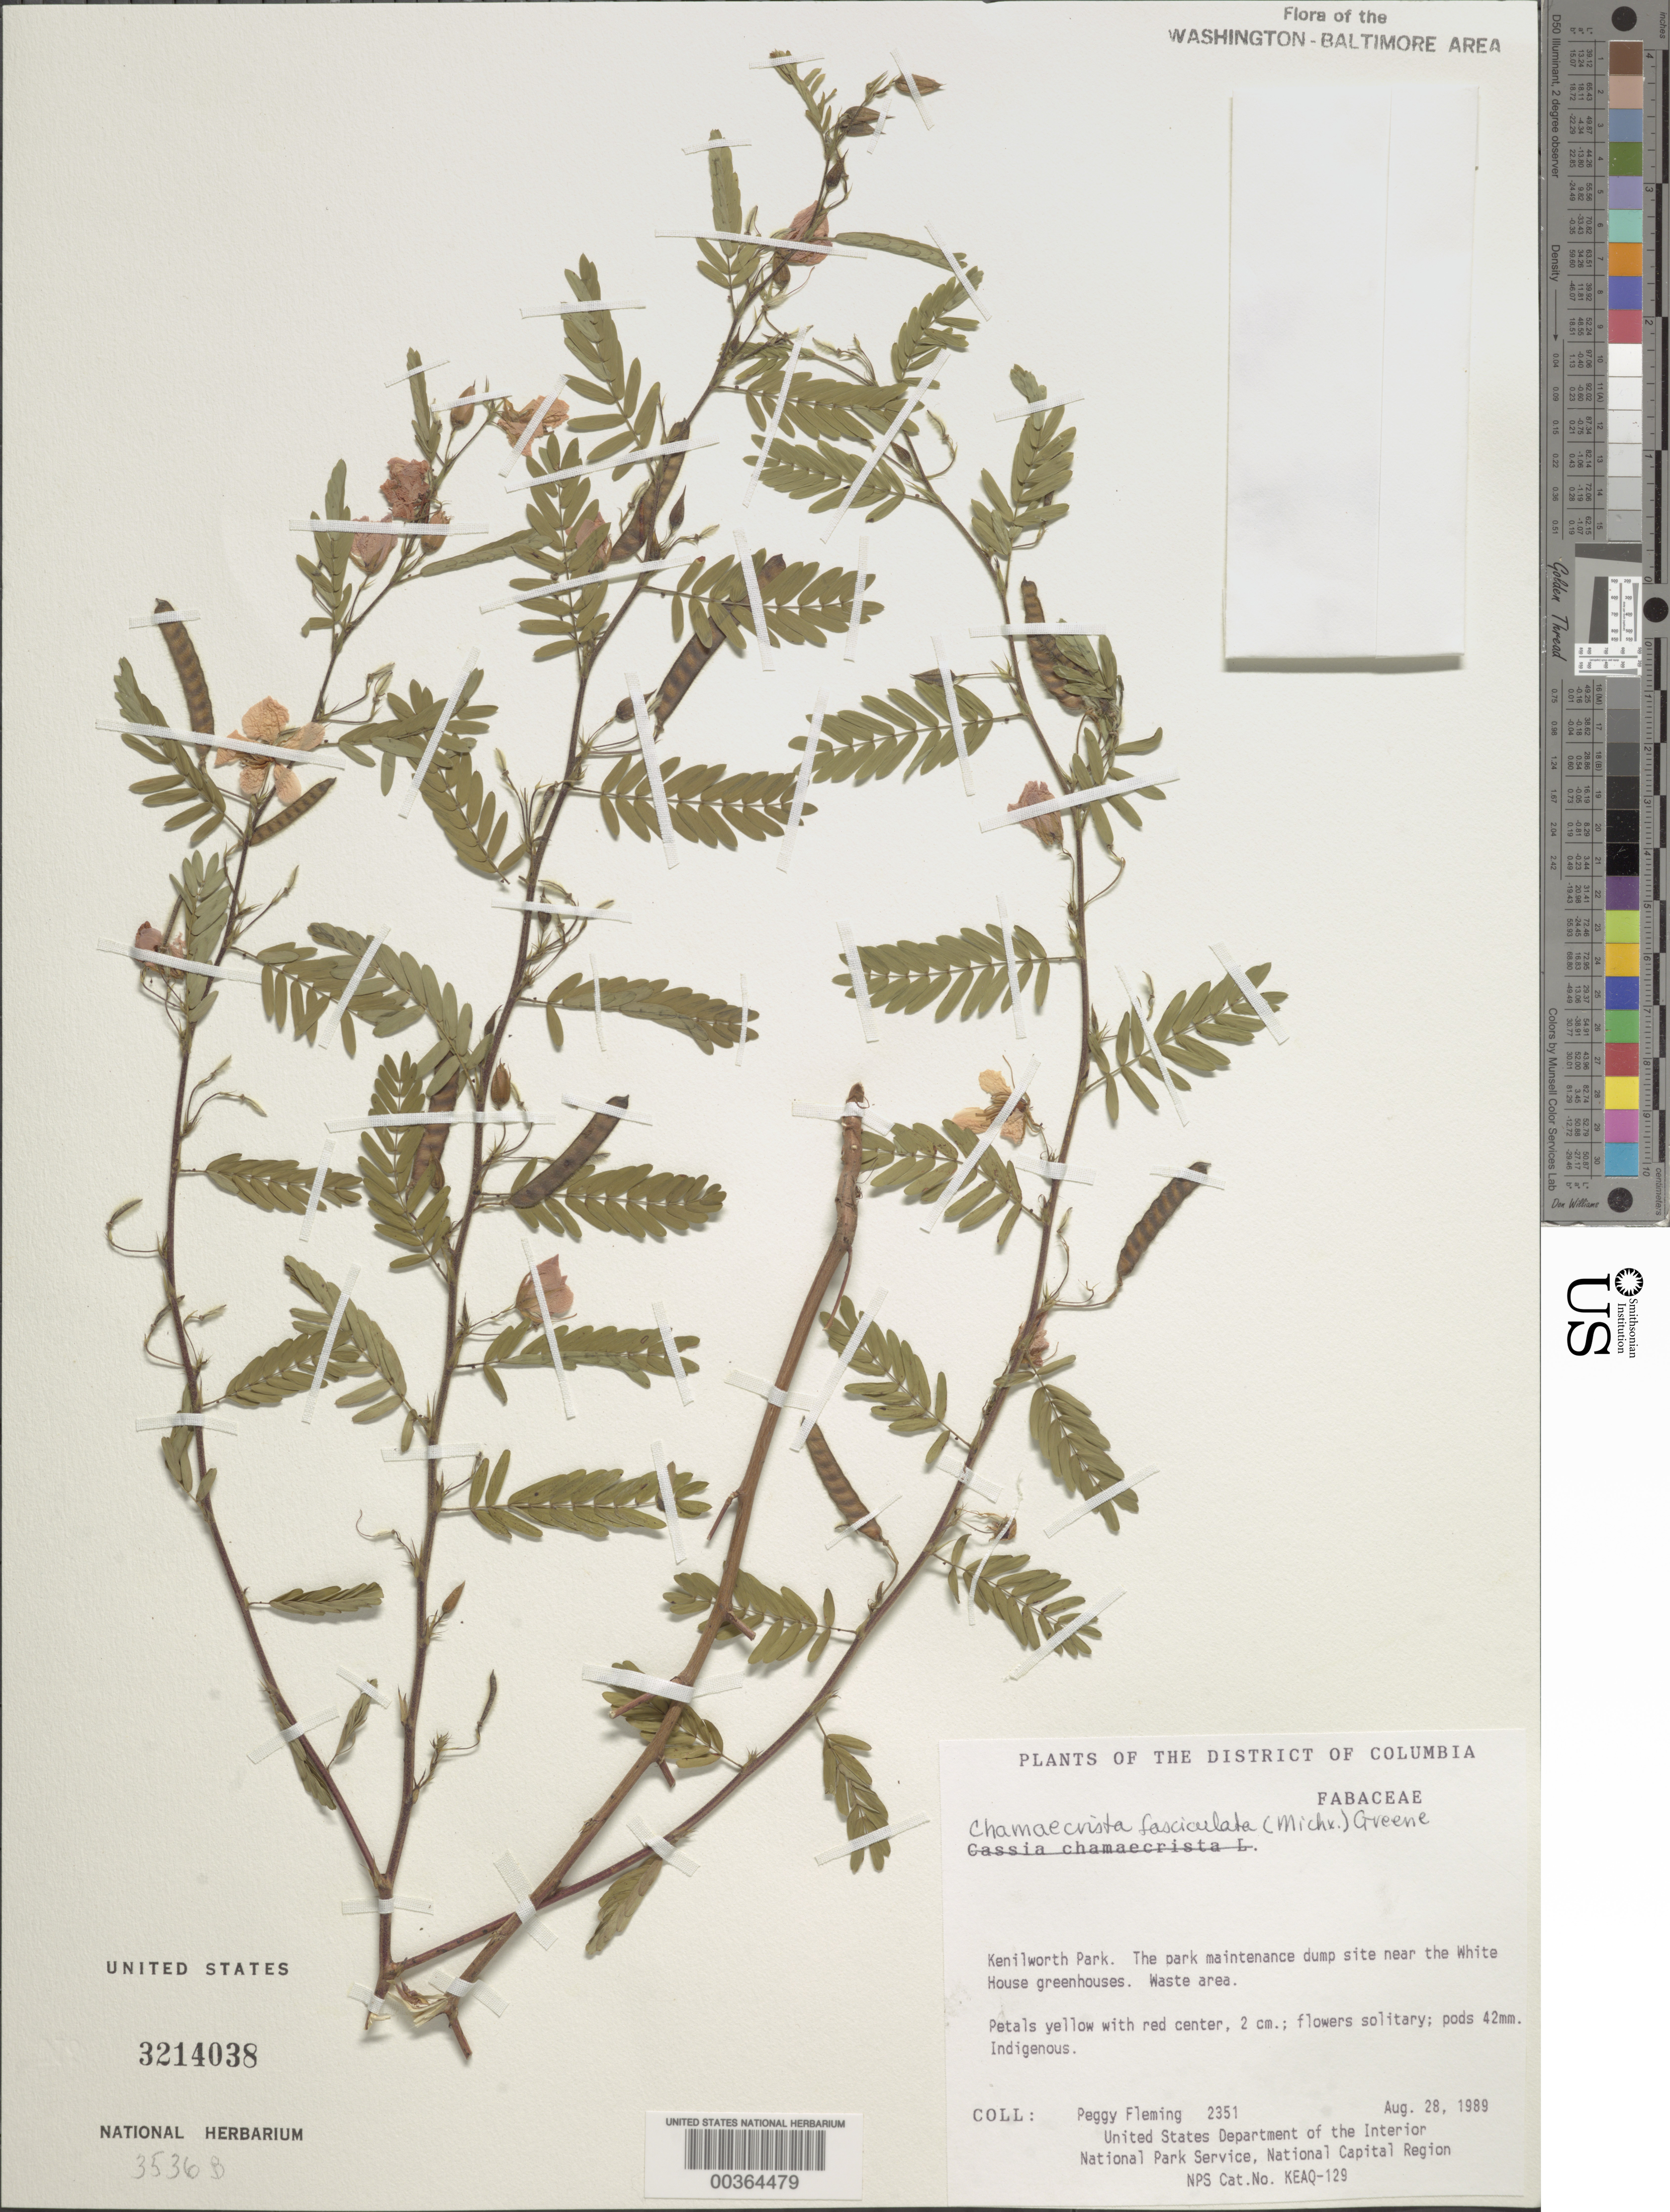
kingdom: Plantae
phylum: Tracheophyta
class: Magnoliopsida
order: Fabales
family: Fabaceae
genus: Chamaecrista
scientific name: Chamaecrista fasciculata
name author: (Michx.) Greene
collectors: P. Fleming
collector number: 2351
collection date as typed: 28 Aug 1989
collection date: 1989-08-28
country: United States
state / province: District of Columbia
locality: Kenilworth Park, near White House Greenhouse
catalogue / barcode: US 3214038